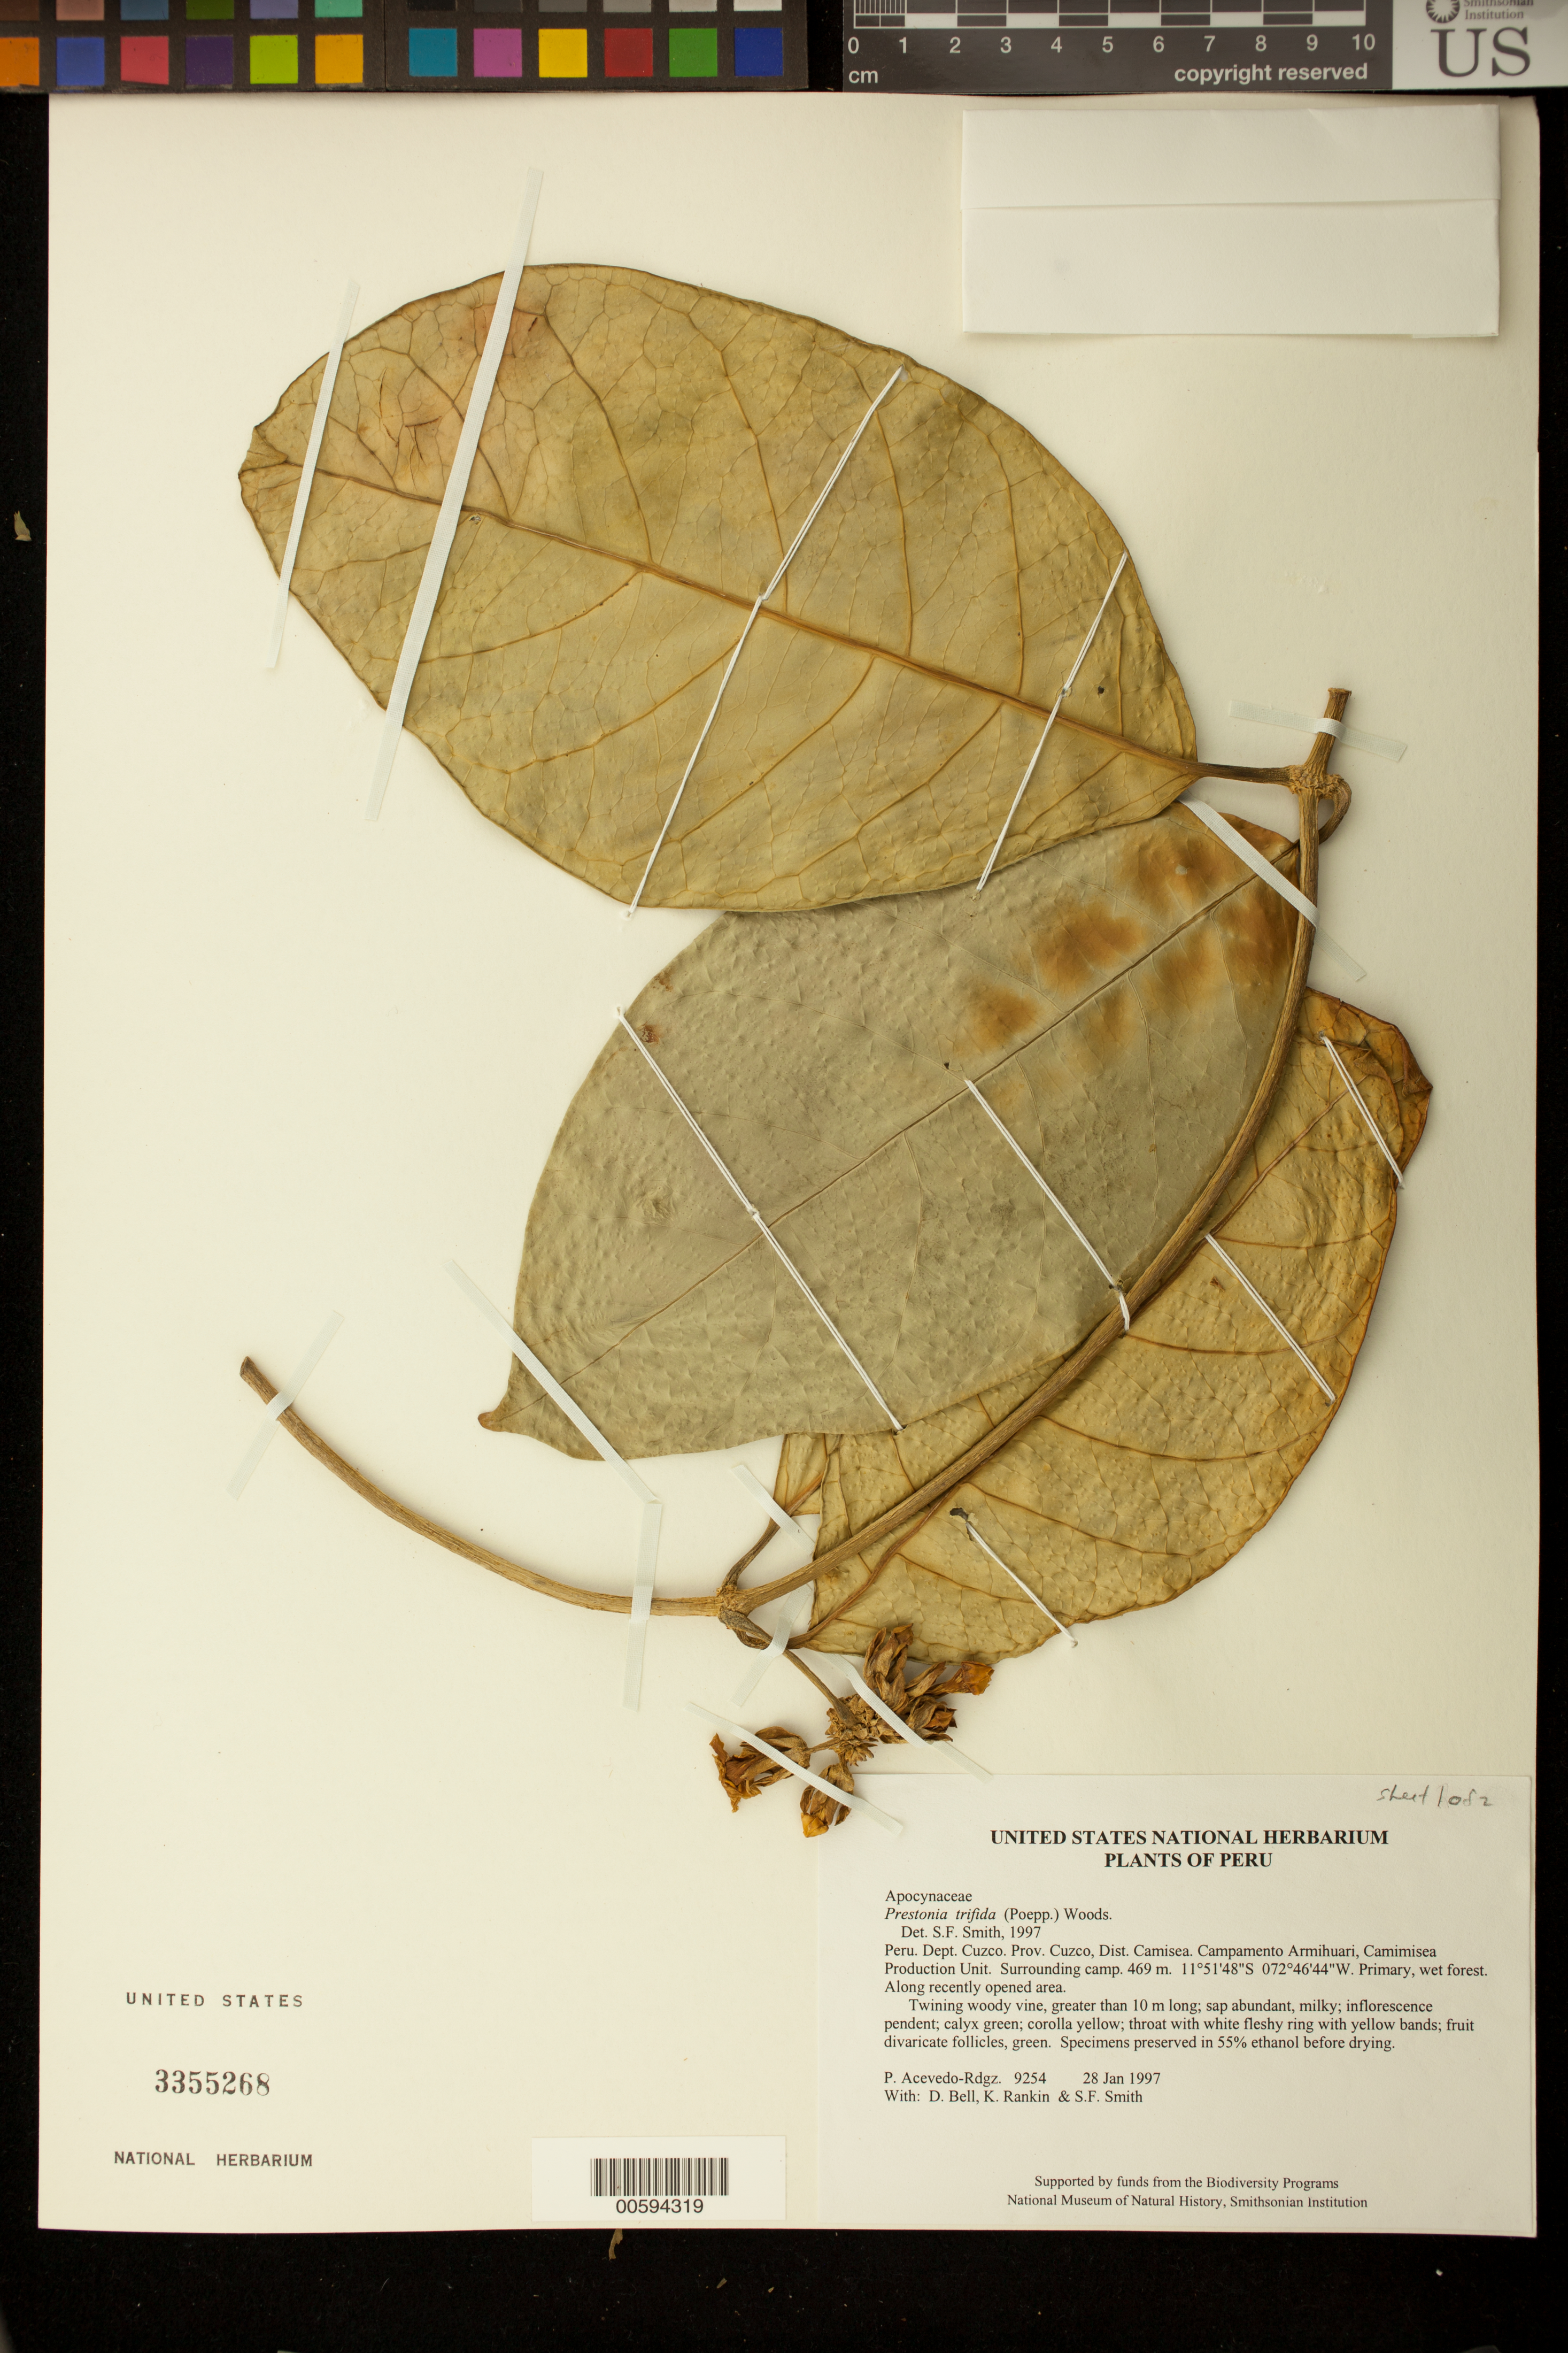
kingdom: Plantae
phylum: Tracheophyta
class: Magnoliopsida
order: Gentianales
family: Apocynaceae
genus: Prestonia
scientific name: Prestonia trifida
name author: (Poepp.) Woodson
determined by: Smith, Stephen F., (US), NMNH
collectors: P. Acevedo-Rodr., D. A. Bell, K. B. Rankin & S.F. Smith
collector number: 9254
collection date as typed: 28 Jan 1997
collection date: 1997-01-28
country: Peru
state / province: Cusco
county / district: Cusco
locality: Districto Camisea, Campamento Armihuari, Camimisea Production Unit. Surrounding camp.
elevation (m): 469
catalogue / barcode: US 3355268